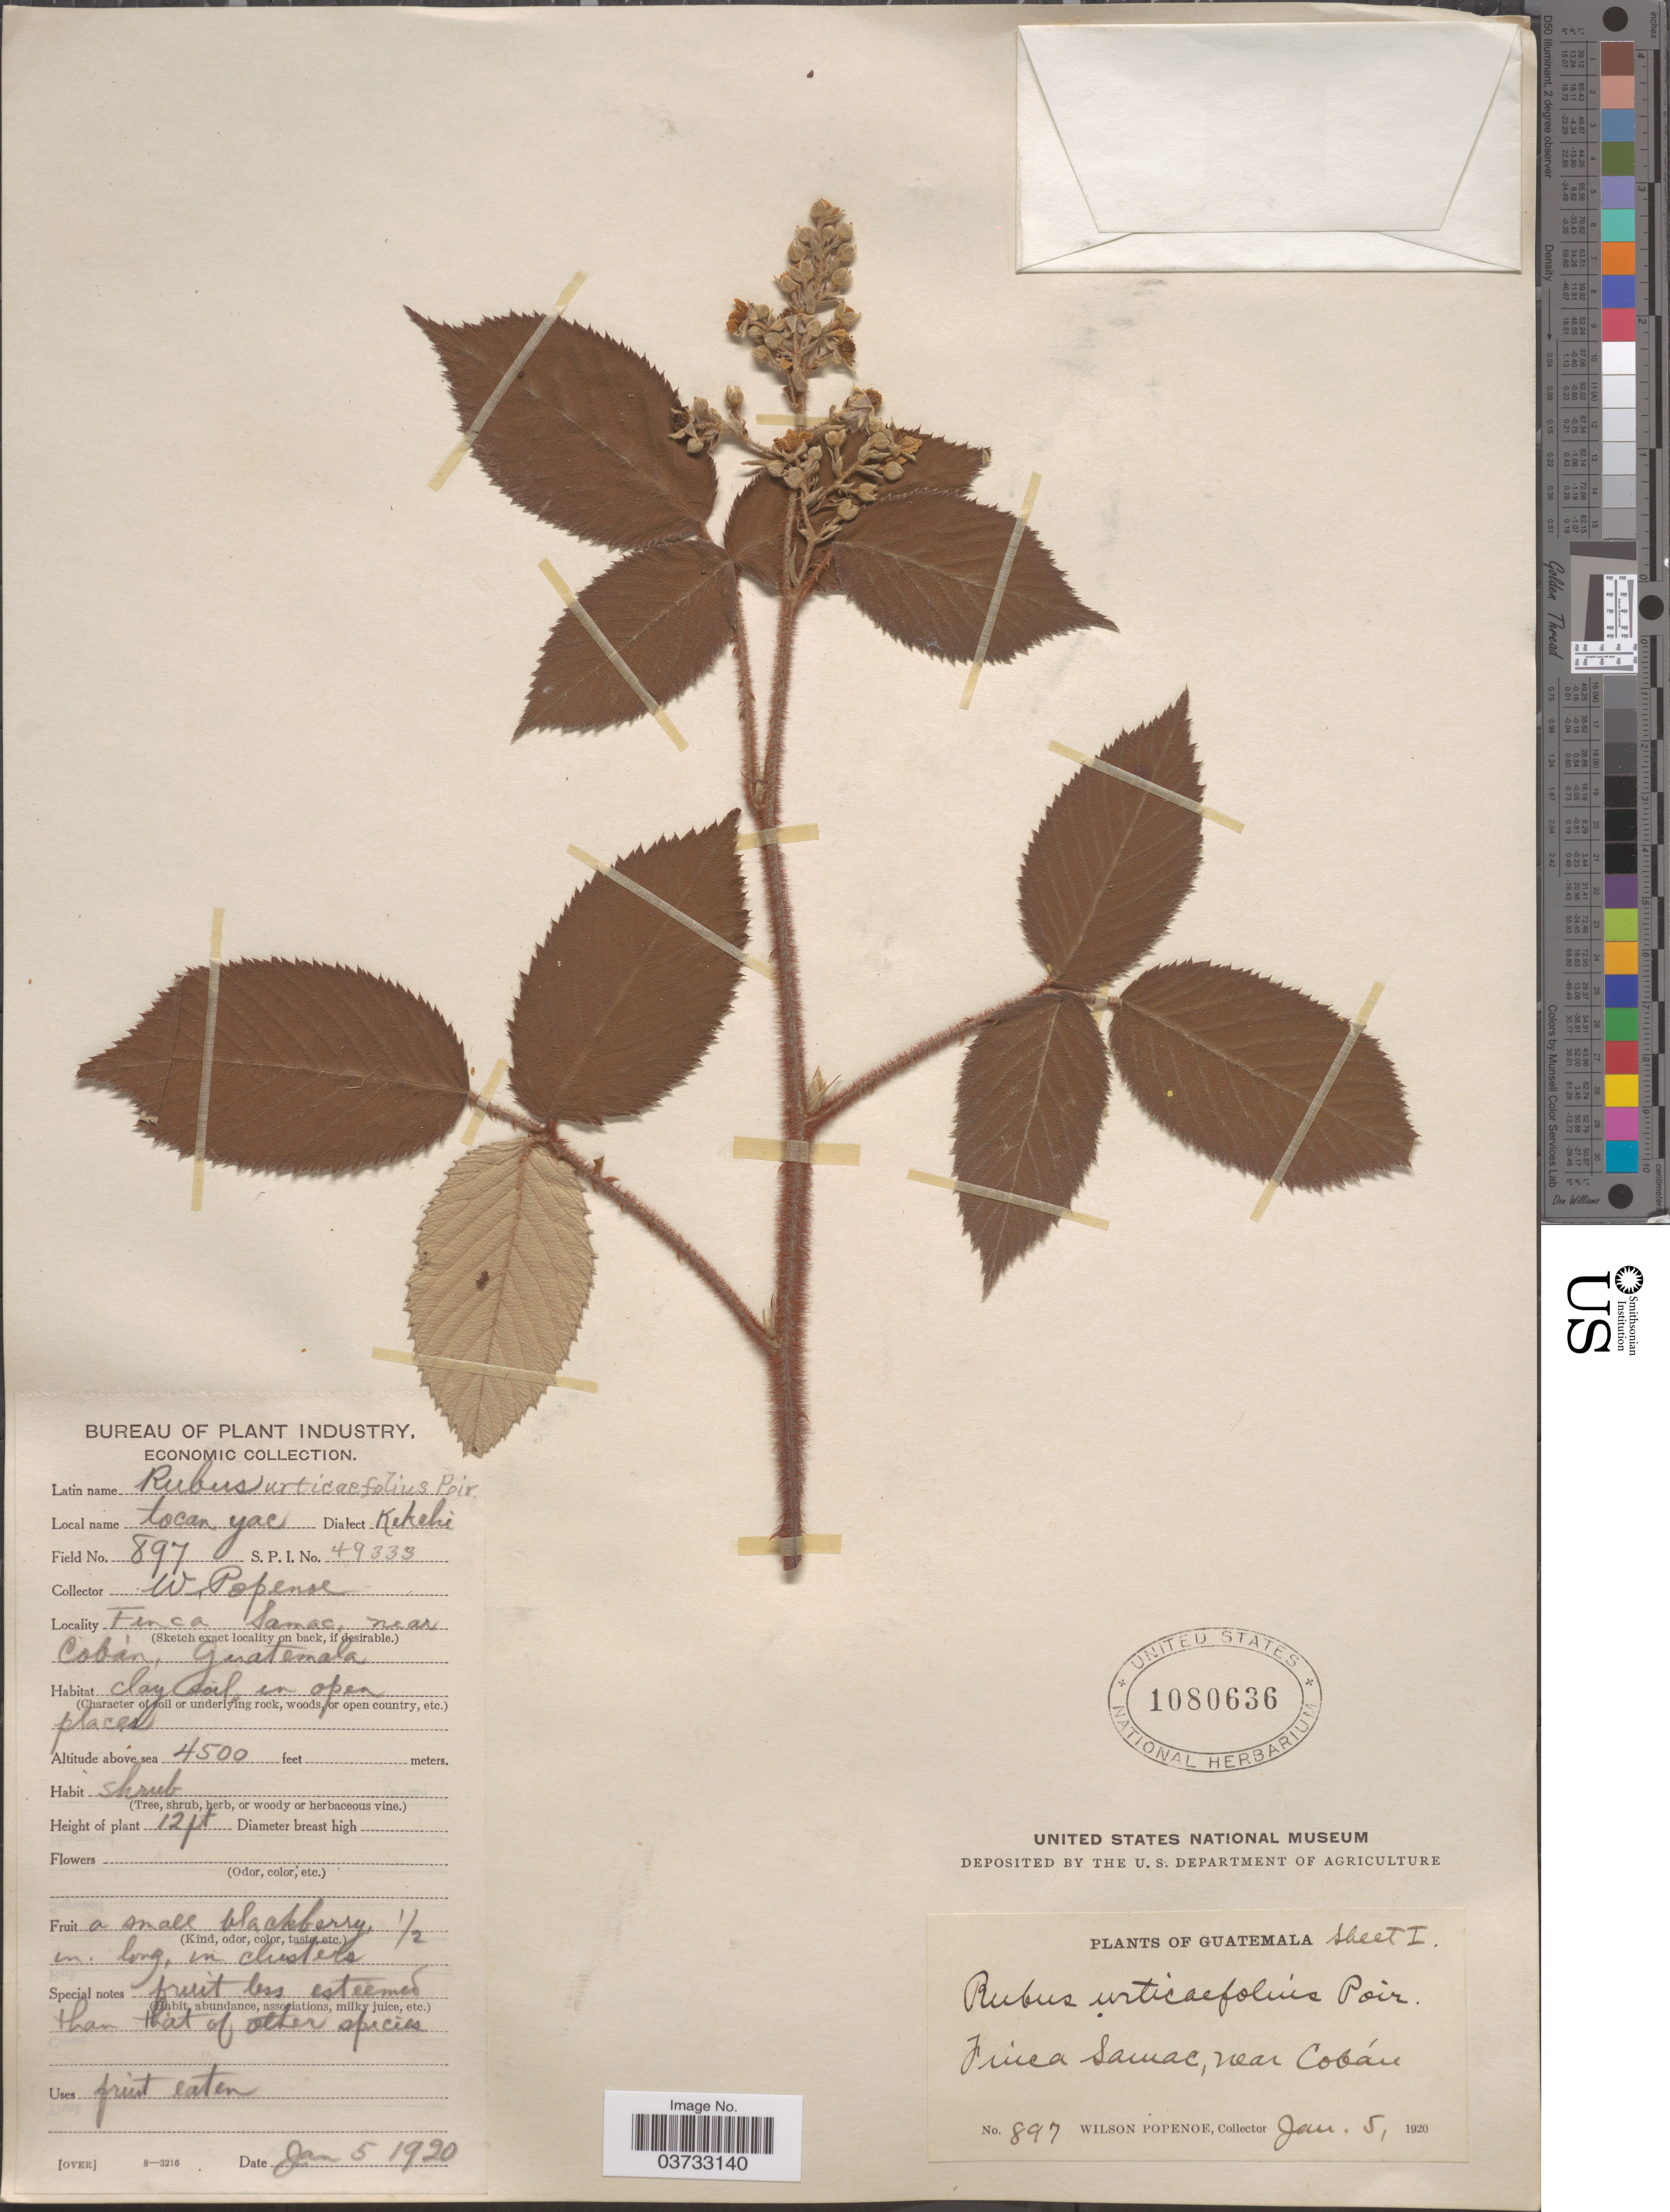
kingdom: Plantae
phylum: Tracheophyta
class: Magnoliopsida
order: Rosales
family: Rosaceae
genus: Rubus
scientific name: Rubus urticifolius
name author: Poir.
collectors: F. Popenoe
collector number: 897/S.P.I. 49333?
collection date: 1920-01-05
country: Guatemala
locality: Finca Samac, near Cobán.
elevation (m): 1372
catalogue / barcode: US 1080636